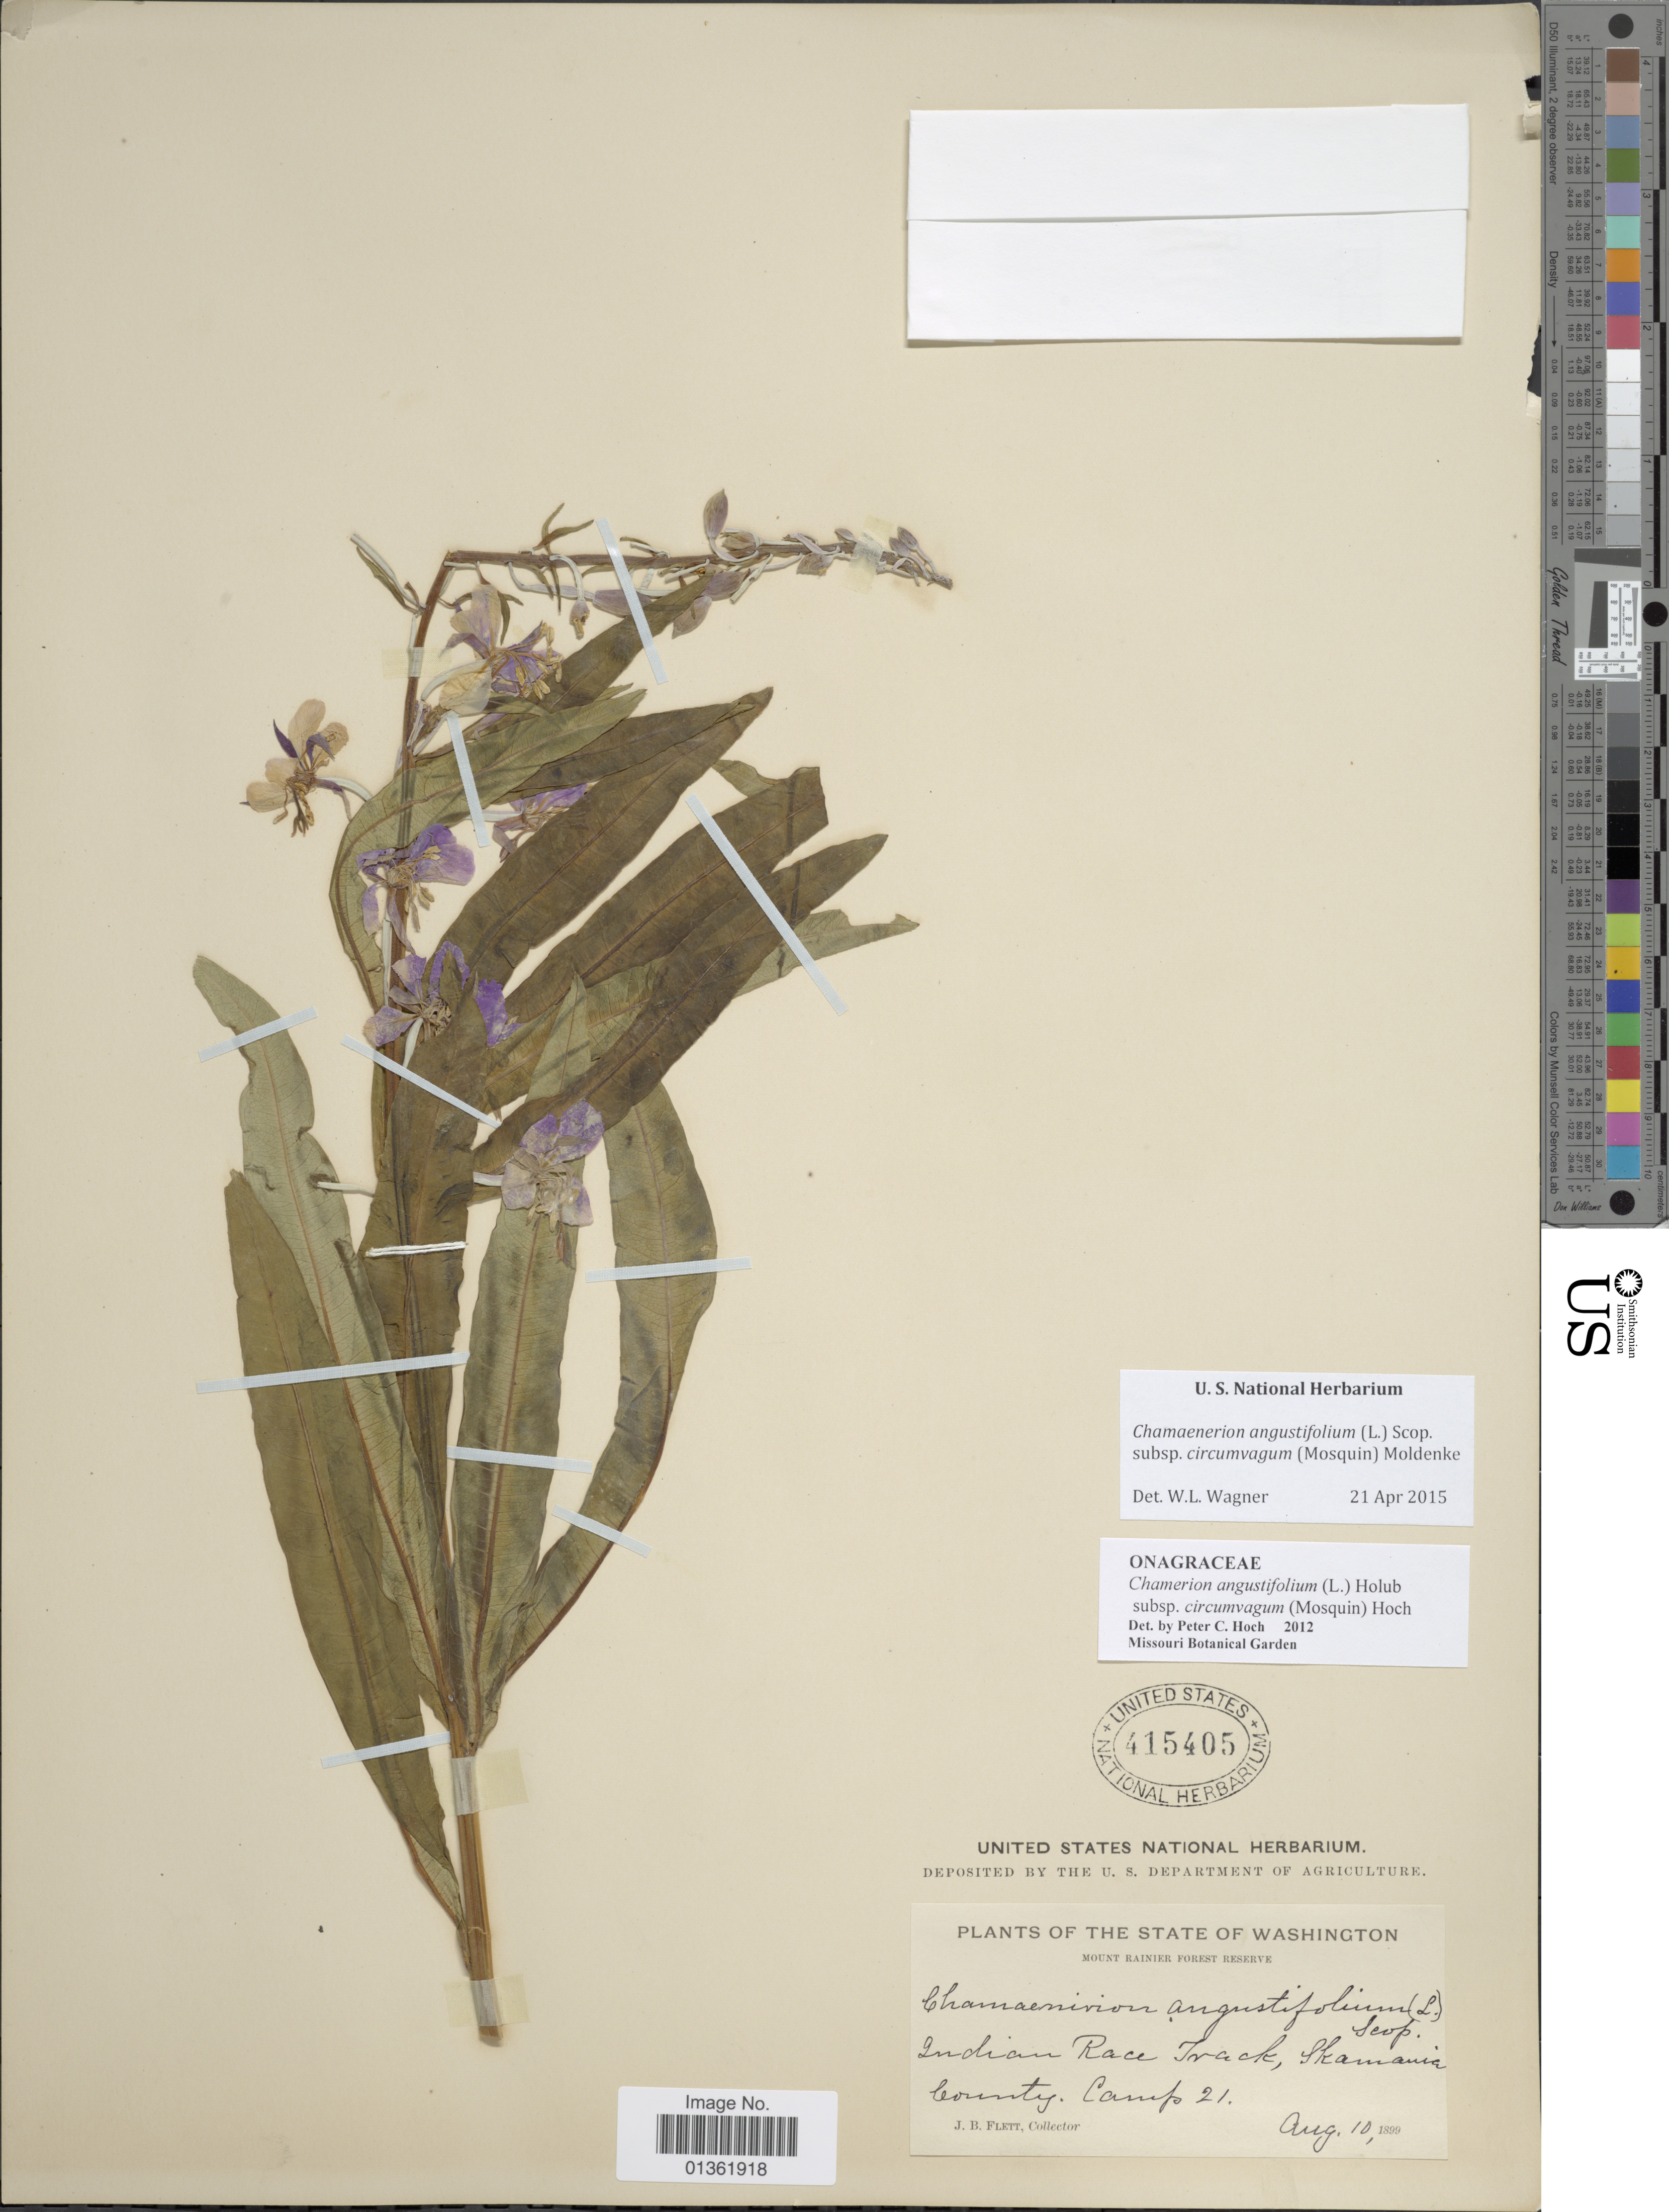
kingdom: Plantae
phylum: Tracheophyta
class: Magnoliopsida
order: Myrtales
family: Onagraceae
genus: Chamaenerion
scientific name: Chamaenerion angustifolium subsp. circumvagum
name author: (Mosquin) Moldenke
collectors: J. Flett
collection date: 1899-08-10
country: United States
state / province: Washington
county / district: Skamania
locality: Mount Bainier Forest Reserve. Indian Race Track, Skamania County. Camp 21.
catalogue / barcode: US 415405